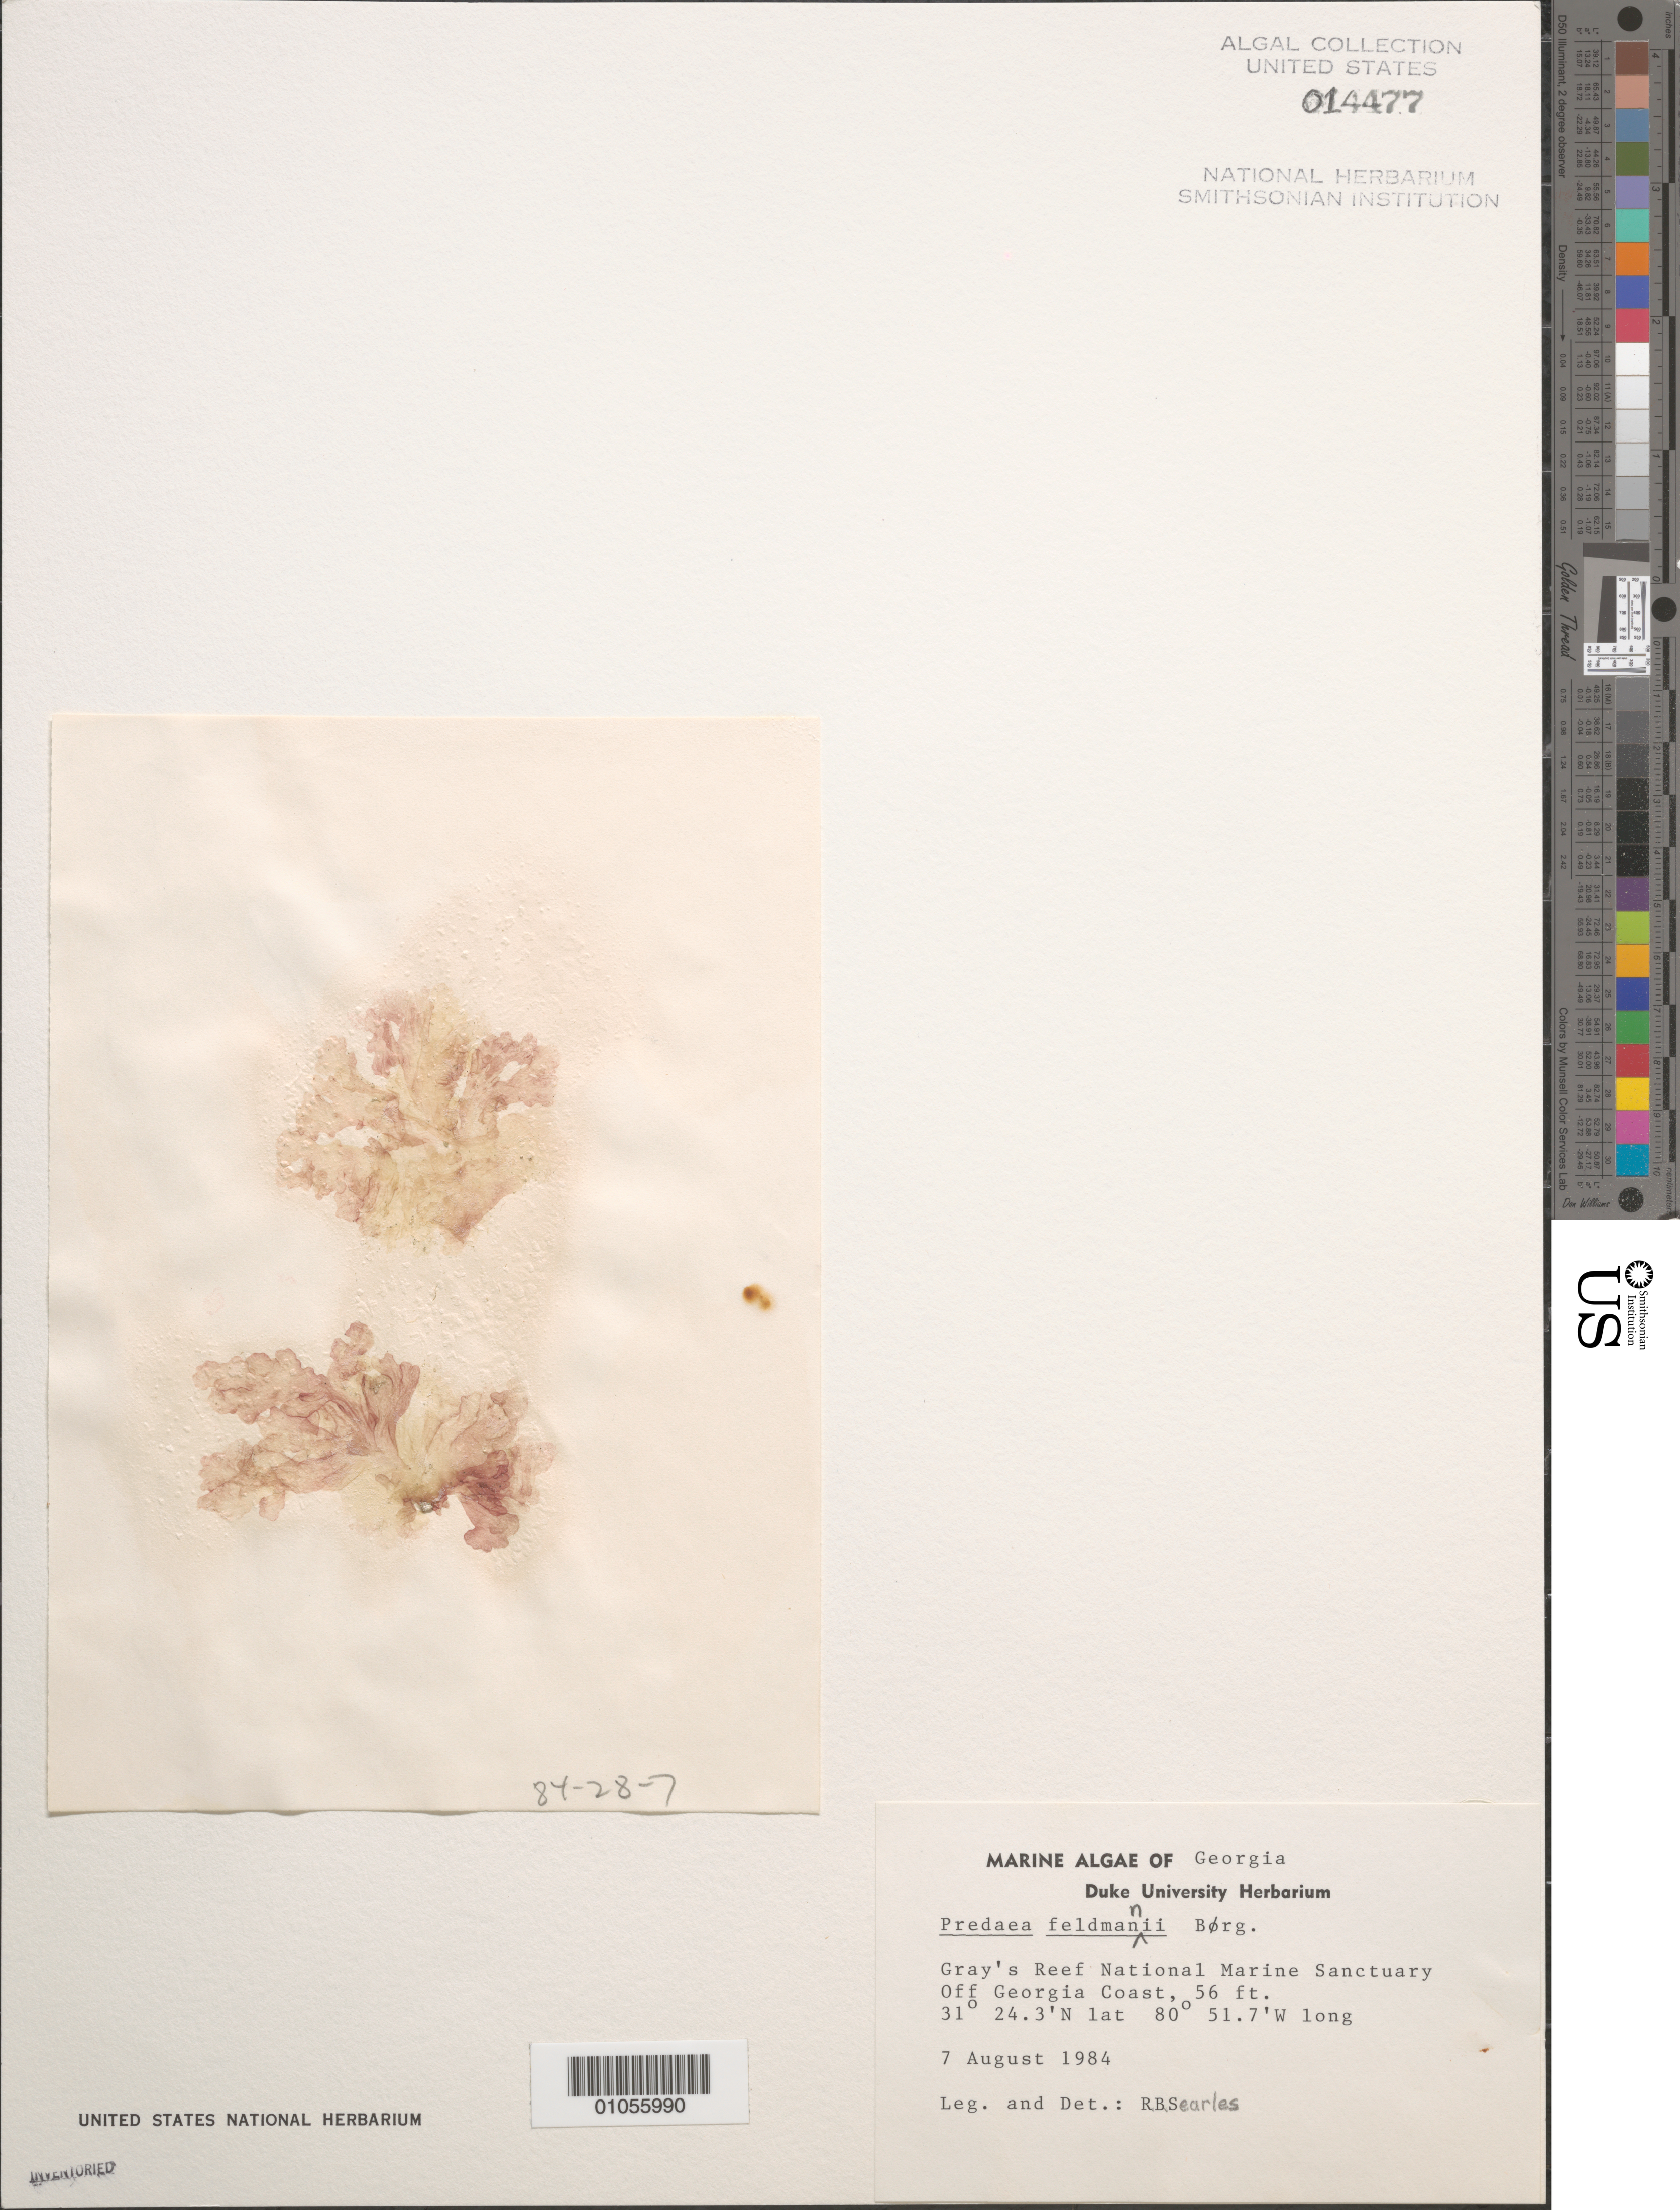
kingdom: Plantae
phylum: Rhodophyta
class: Florideophyceae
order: Nemastomatales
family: Nemastomataceae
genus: Predaea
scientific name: Predaea feldmannii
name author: Børgesen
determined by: Searles, R. B.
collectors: R. Searles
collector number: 84-28-7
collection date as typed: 07 Aug 1984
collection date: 1984-08-07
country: United States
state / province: Georgia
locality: Gray's Reef National Marine Sanctuary off Georgia coast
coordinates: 31 24.3'N, 80 51.7'W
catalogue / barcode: US 14477